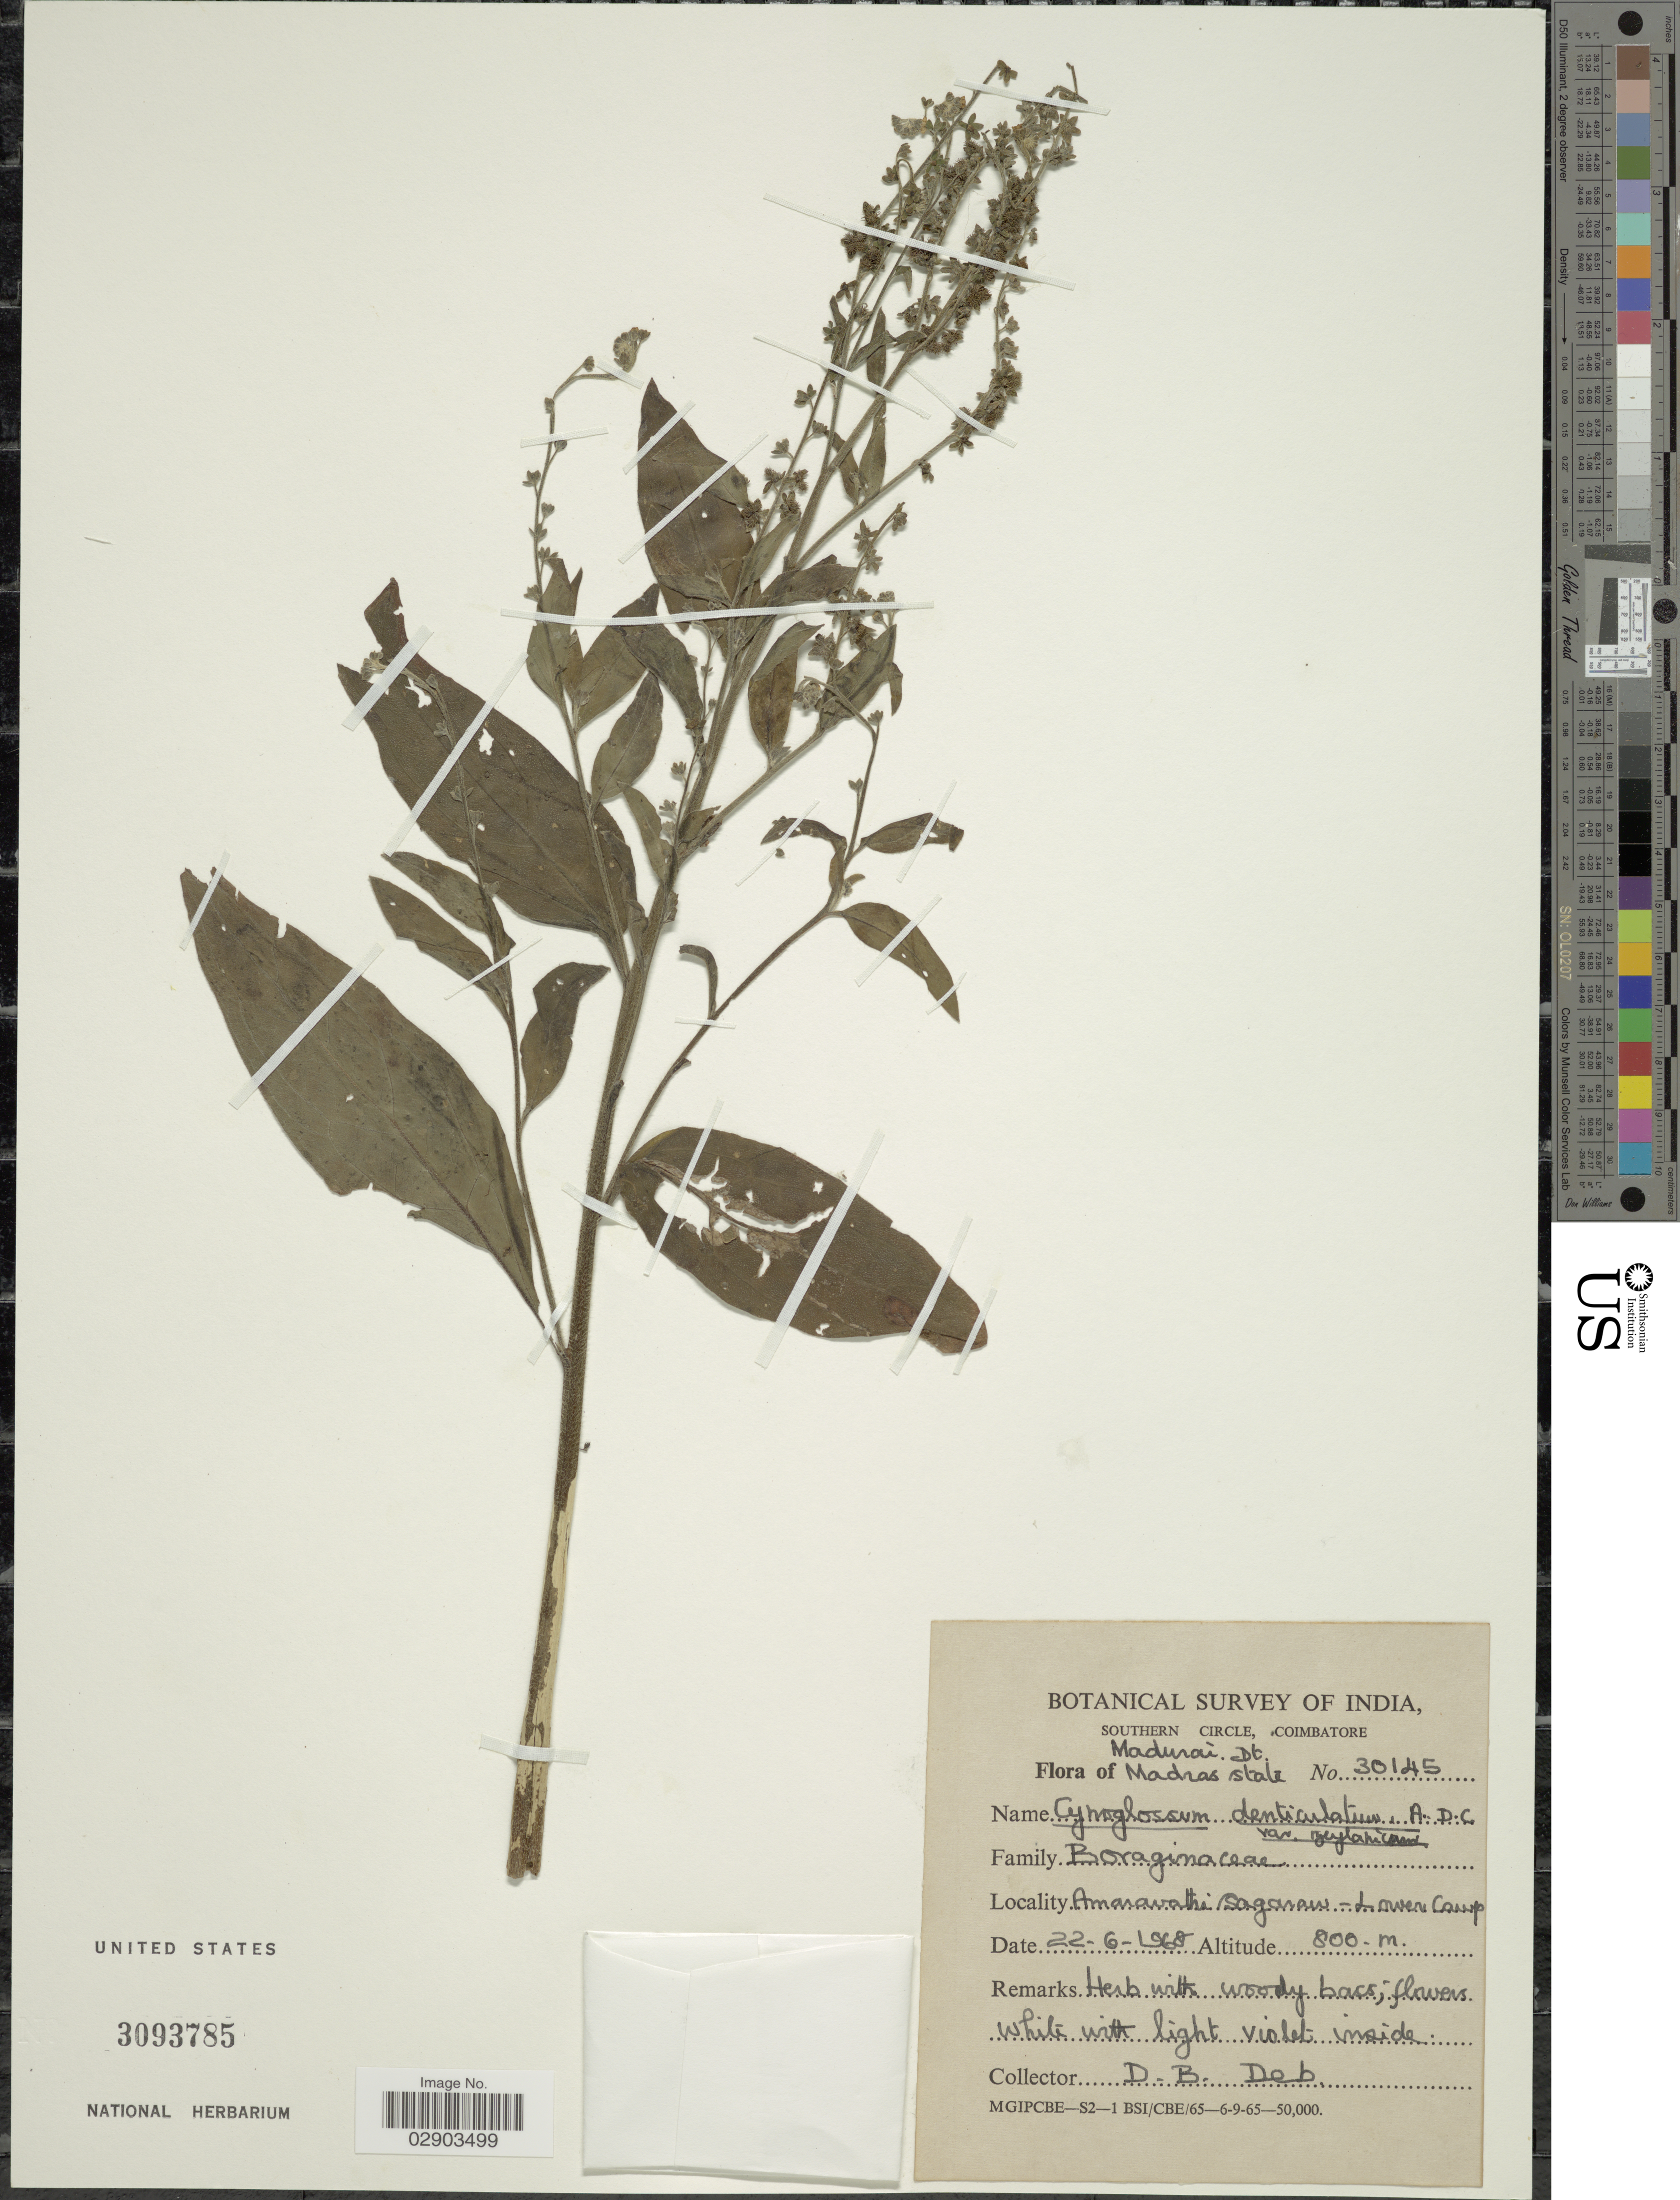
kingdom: Plantae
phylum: Tracheophyta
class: Magnoliopsida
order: Boraginales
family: Boraginaceae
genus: Cynoglossum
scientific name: Cynoglossum denticulatum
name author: A. DC.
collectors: D. Deb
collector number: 30145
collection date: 1968-06-22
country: India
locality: Madurai Dt. Madras State. Amaravathi Sagaraw - Lower Camp.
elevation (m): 800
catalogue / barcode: US 3093785